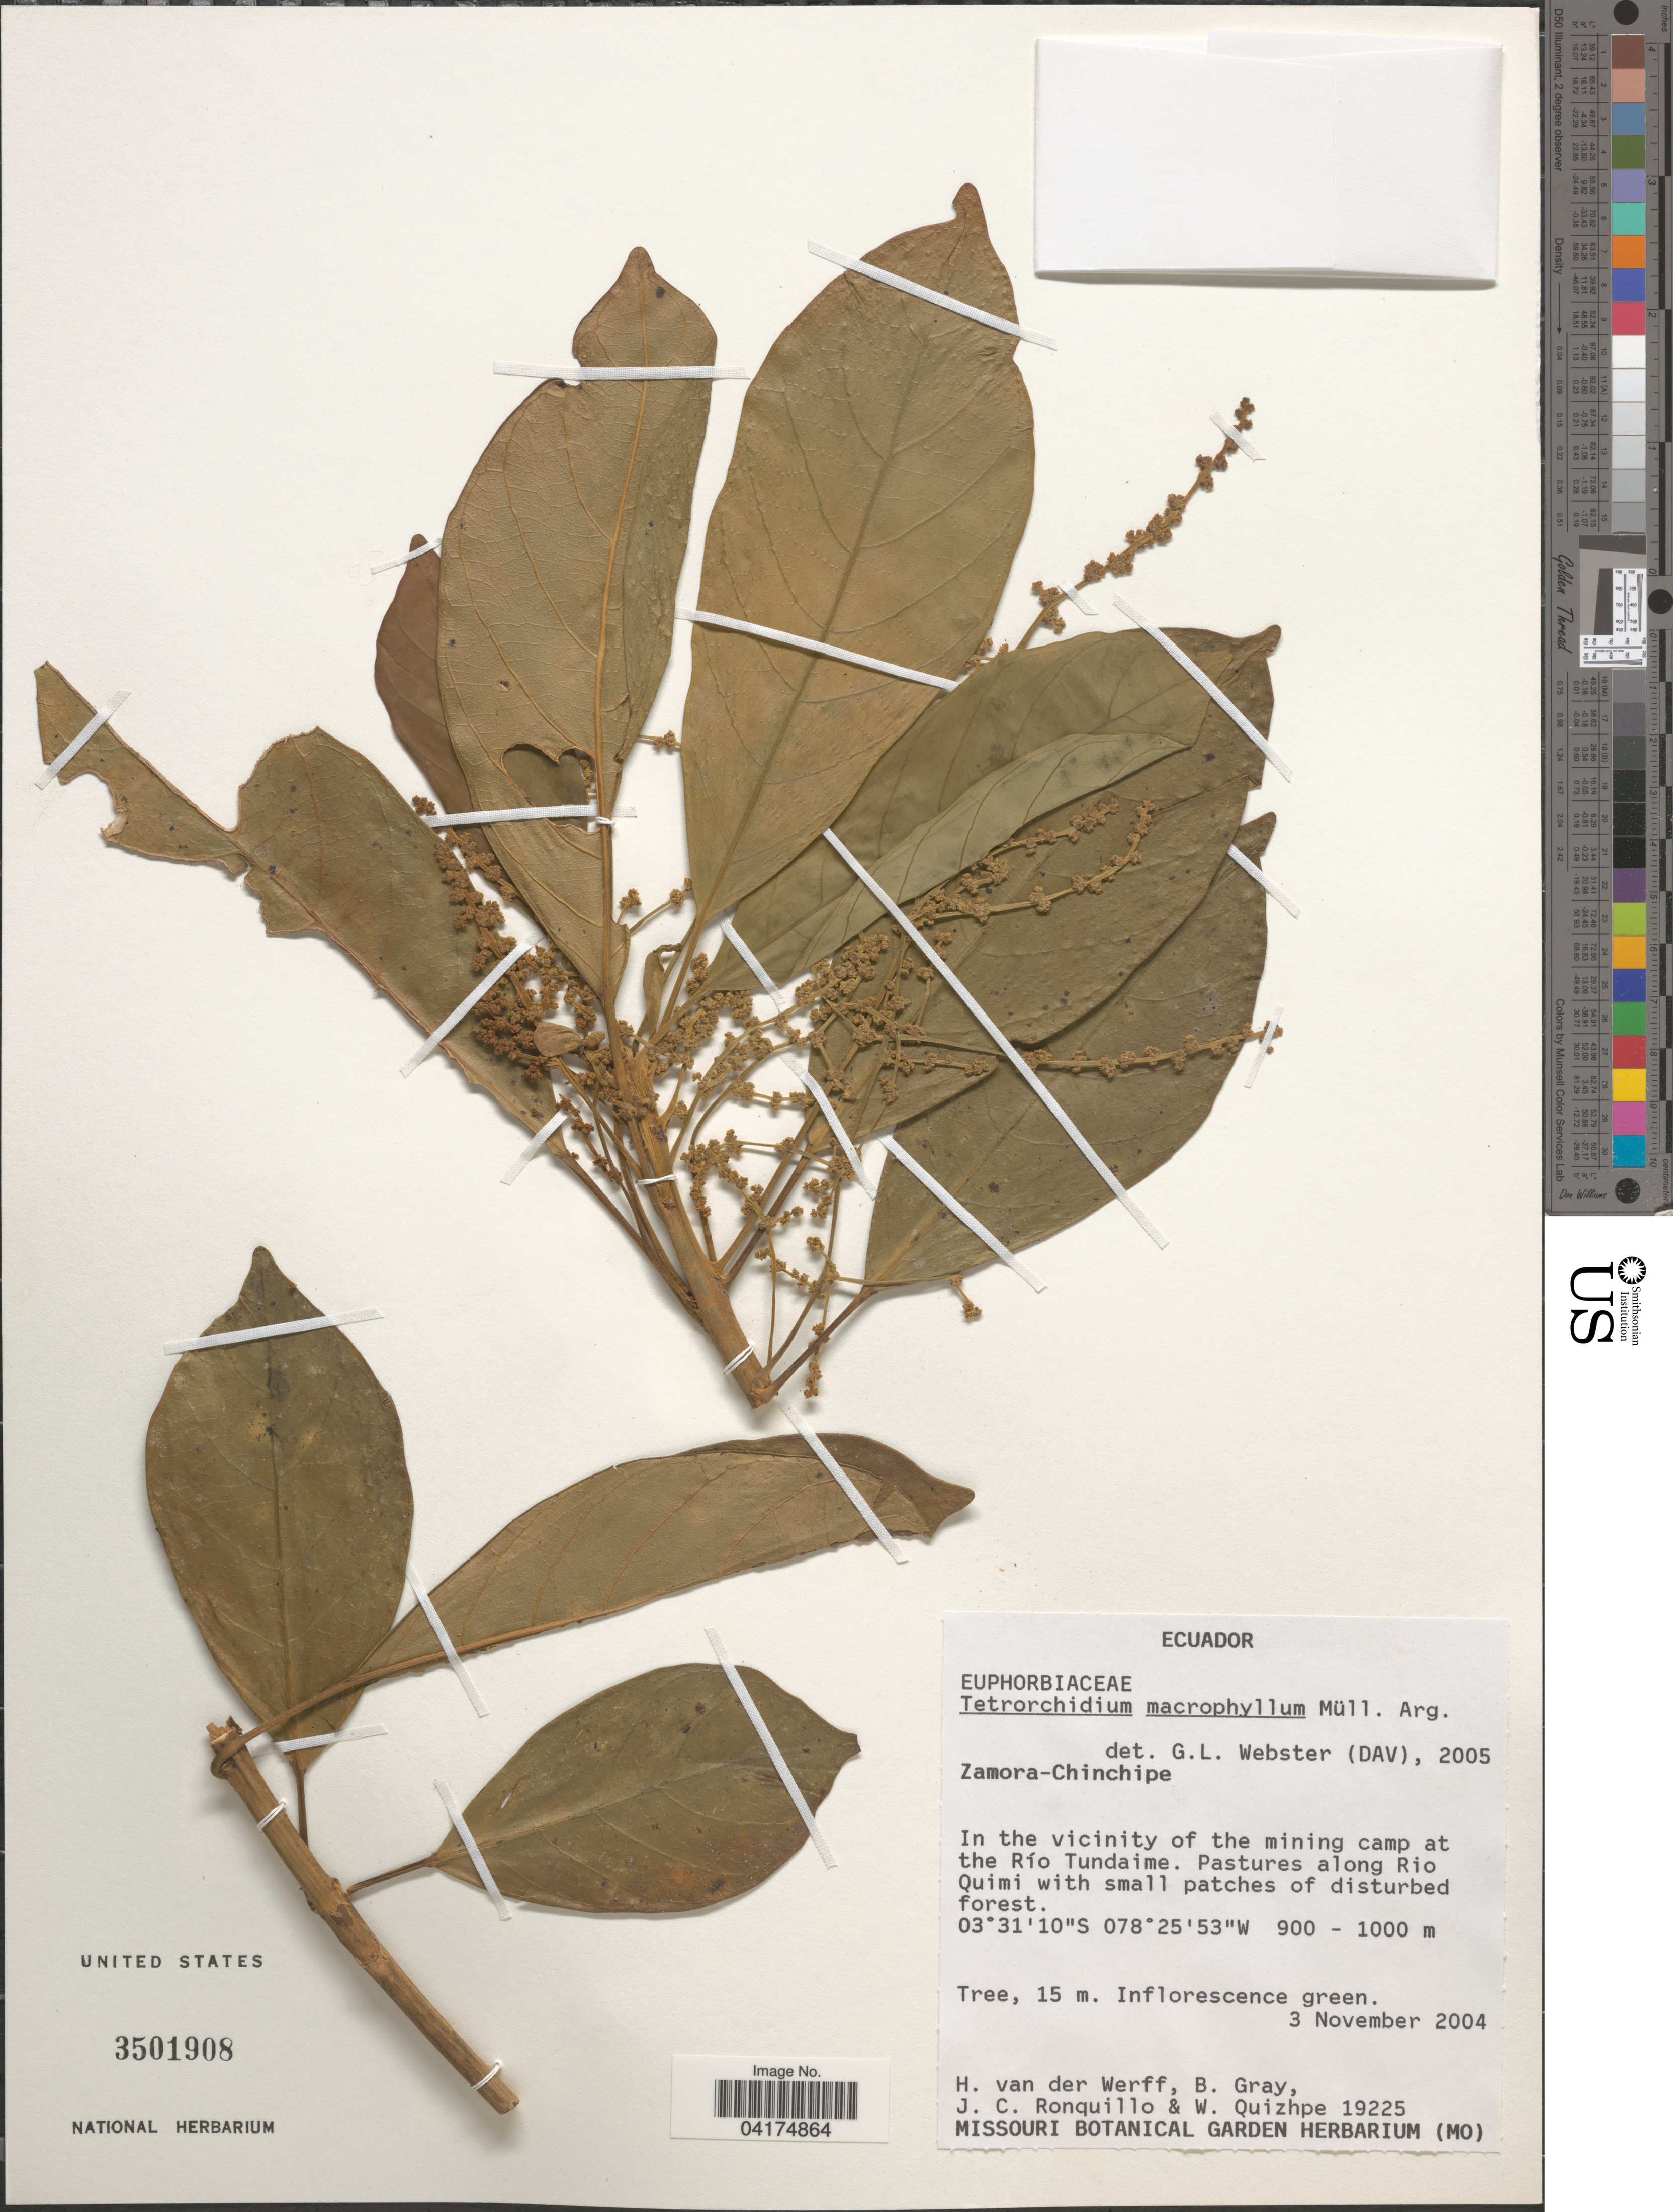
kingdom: Plantae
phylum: Tracheophyta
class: Magnoliopsida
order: Malpighiales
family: Euphorbiaceae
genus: Tetrorchidium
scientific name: Tetrorchidium macrophyllum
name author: Müll. Arg.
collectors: H. van der Werff, B. Gray, J. Ronquillo & W. Quizhpe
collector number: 19225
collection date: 2004-11-03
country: Ecuador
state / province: Zamora-Chinchipe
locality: In the vicinity of the mining camp at the Río Tundaime. Pastures along Rio Quimi with small patches of disturbed forest.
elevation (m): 900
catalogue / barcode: US 3501908